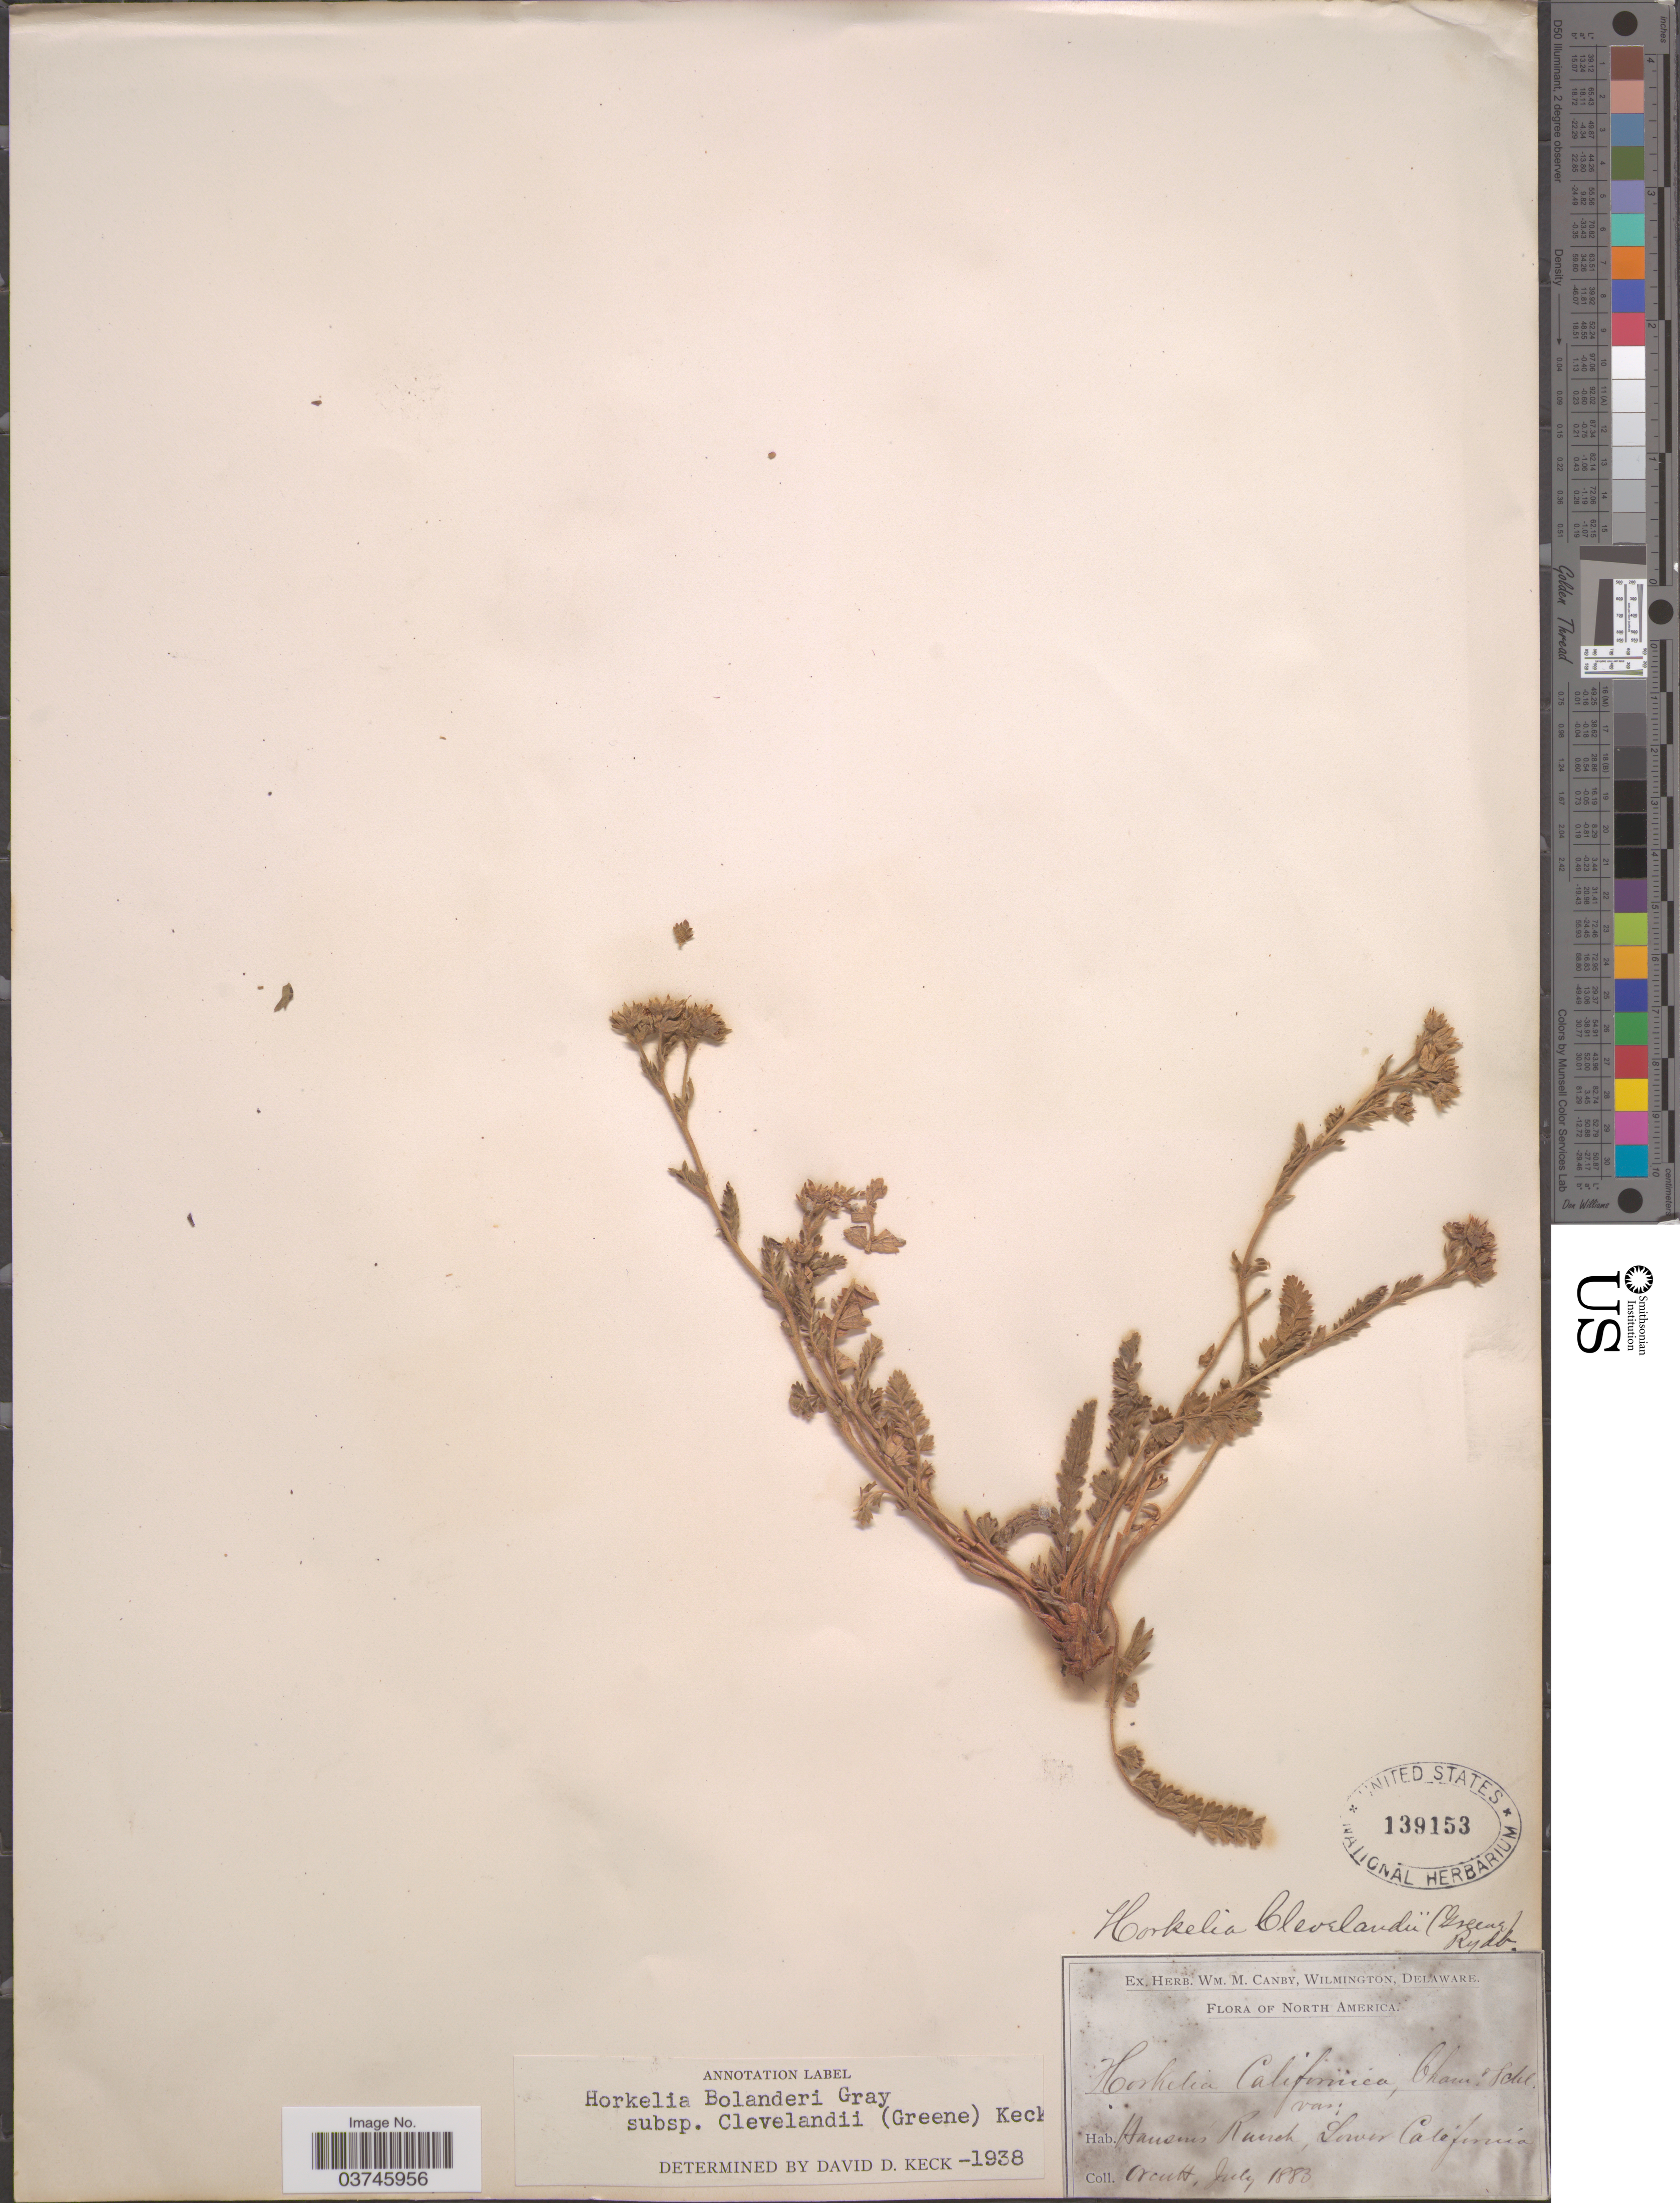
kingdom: Plantae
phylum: Tracheophyta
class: Magnoliopsida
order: Rosales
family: Rosaceae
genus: Potentilla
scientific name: Potentilla clevelandii var. clevelandii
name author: Greene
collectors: -- Orcutt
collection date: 1883-07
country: Mexico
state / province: Baja California Norte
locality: Hanson's Ranch, Lower California.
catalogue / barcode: US 139153